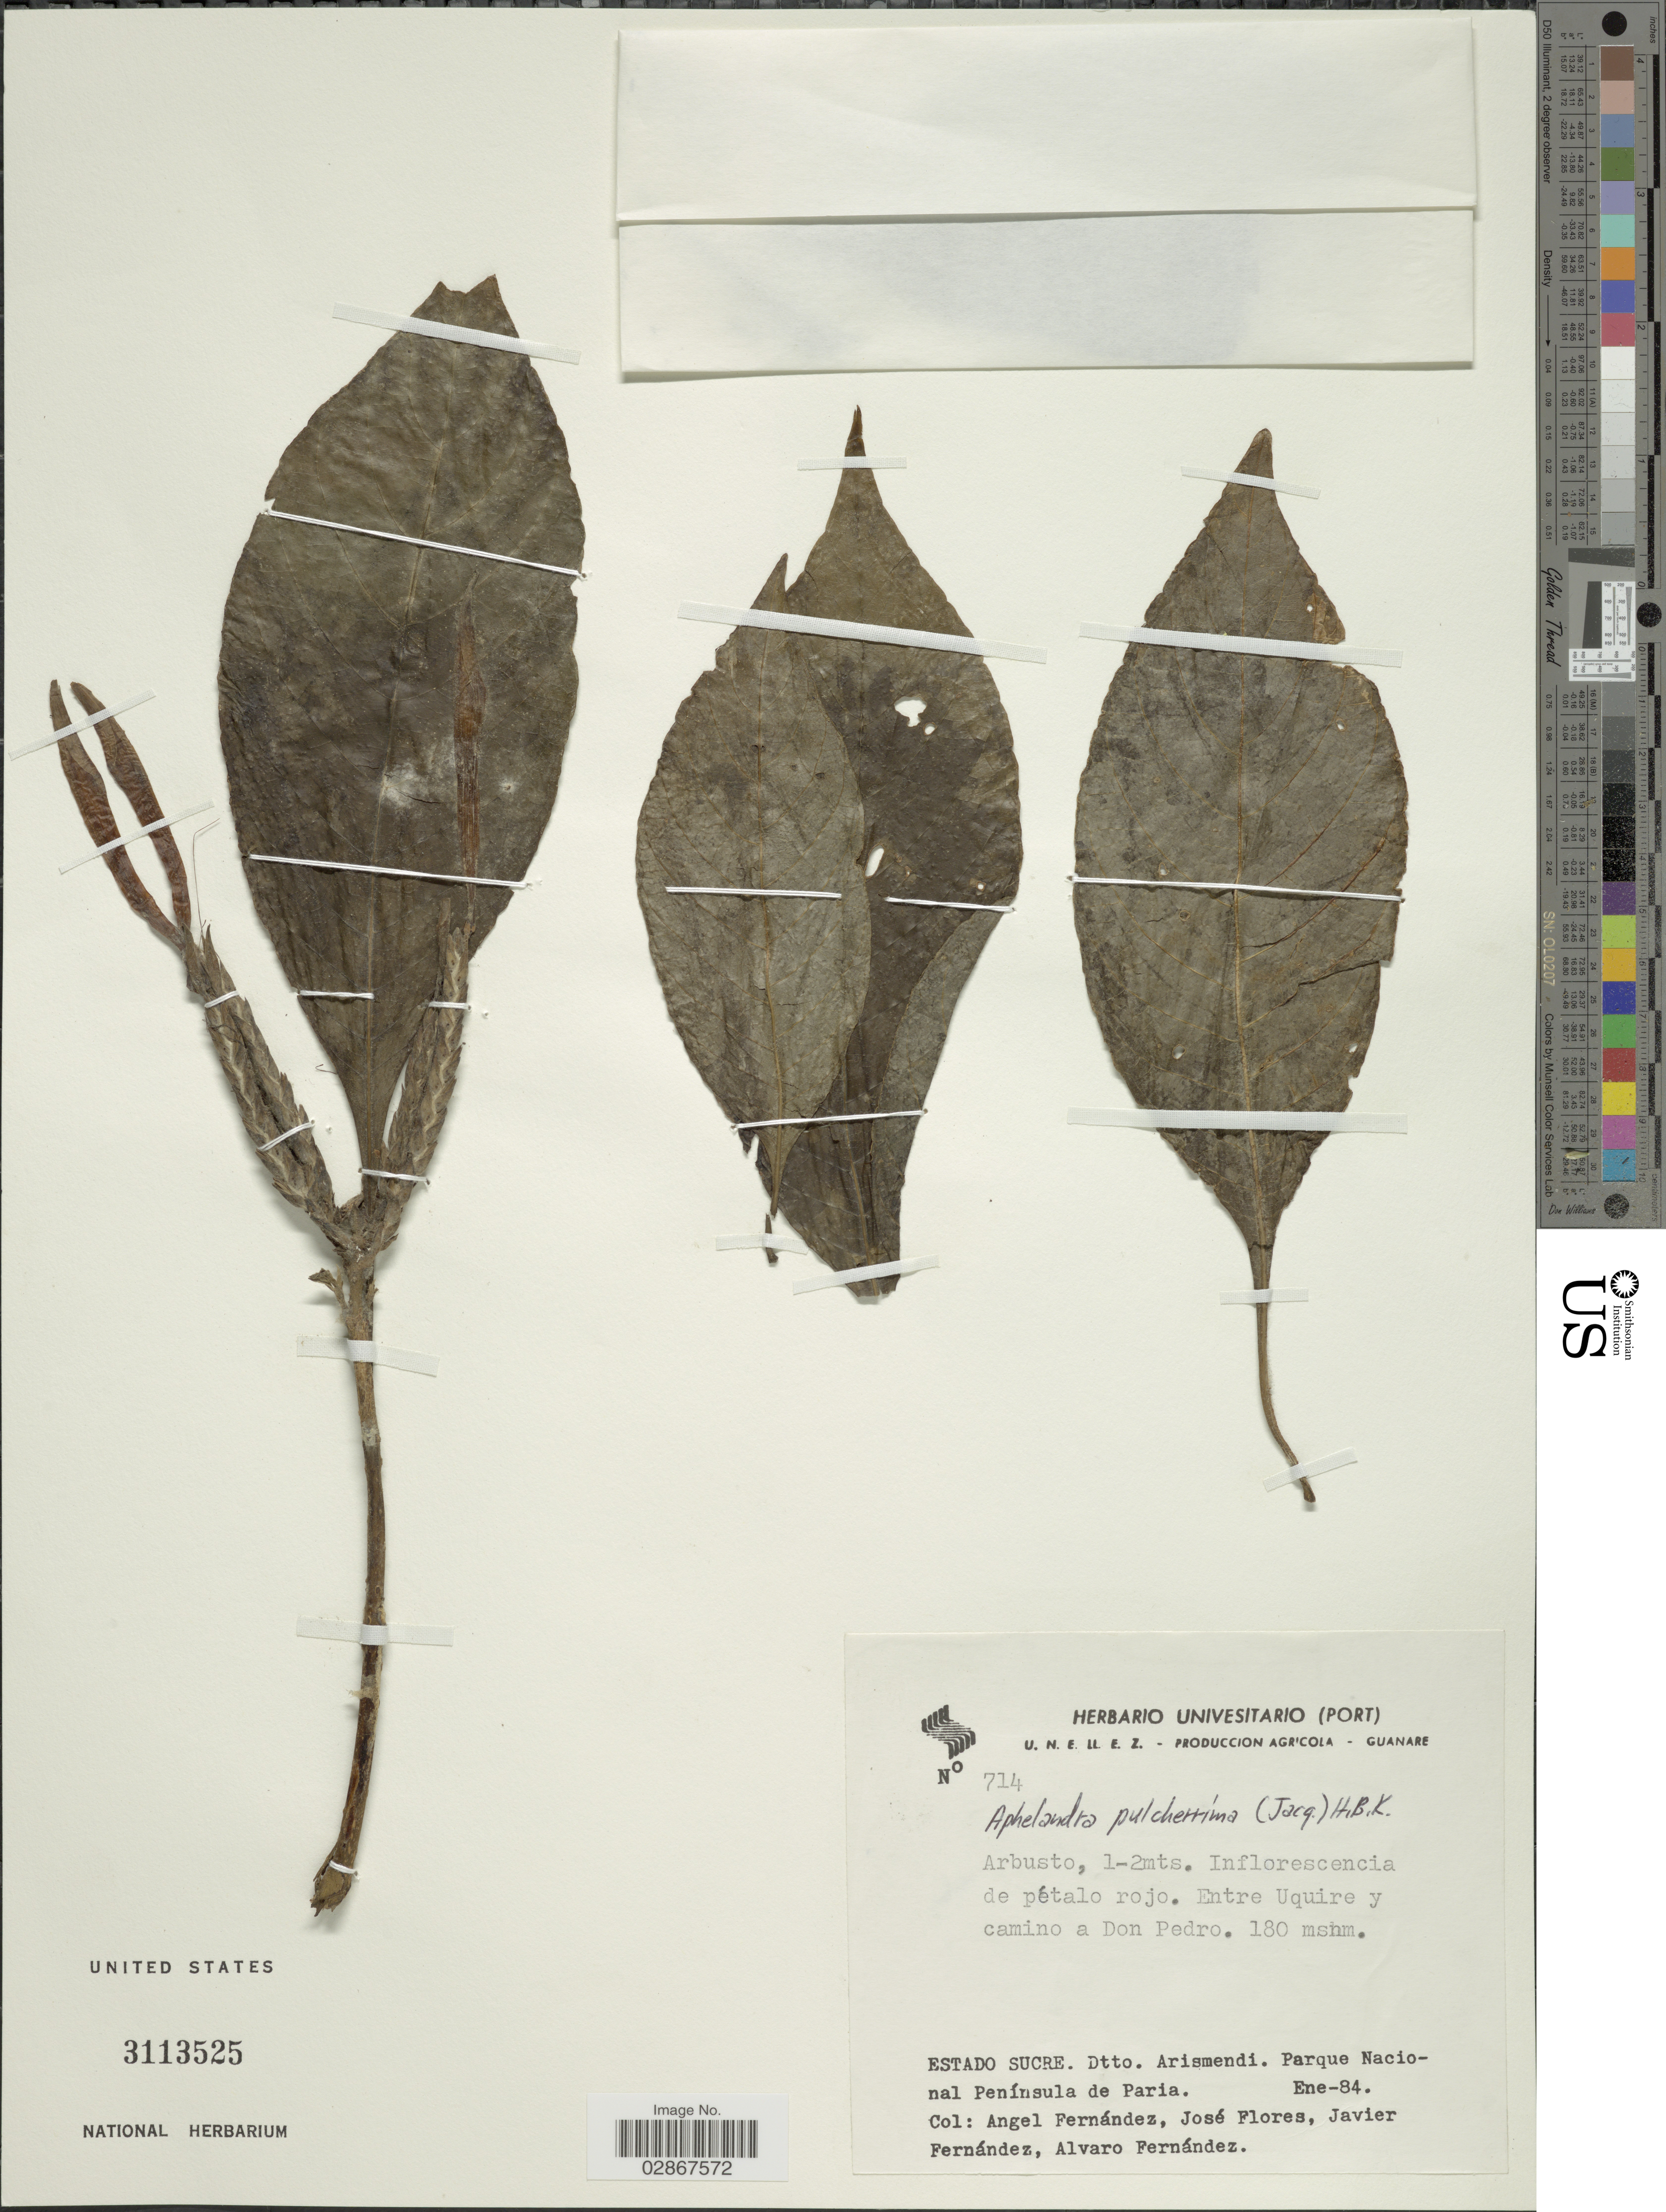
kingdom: Plantae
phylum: Tracheophyta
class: Magnoliopsida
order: Lamiales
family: Acanthaceae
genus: Aphelandra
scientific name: Aphelandra pulcherrima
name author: (Jacq.) Kunth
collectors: Á. Fernández, J. Flores, J. Fernández & A. Fernández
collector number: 714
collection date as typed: Transcribed d/m/y: /1/84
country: Venezuela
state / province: Sucre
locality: Entre Uquire y camino a Don Pedro. Dtto. Arismendi. Parque Nacional Península de Paria.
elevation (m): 180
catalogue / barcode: US 3113525